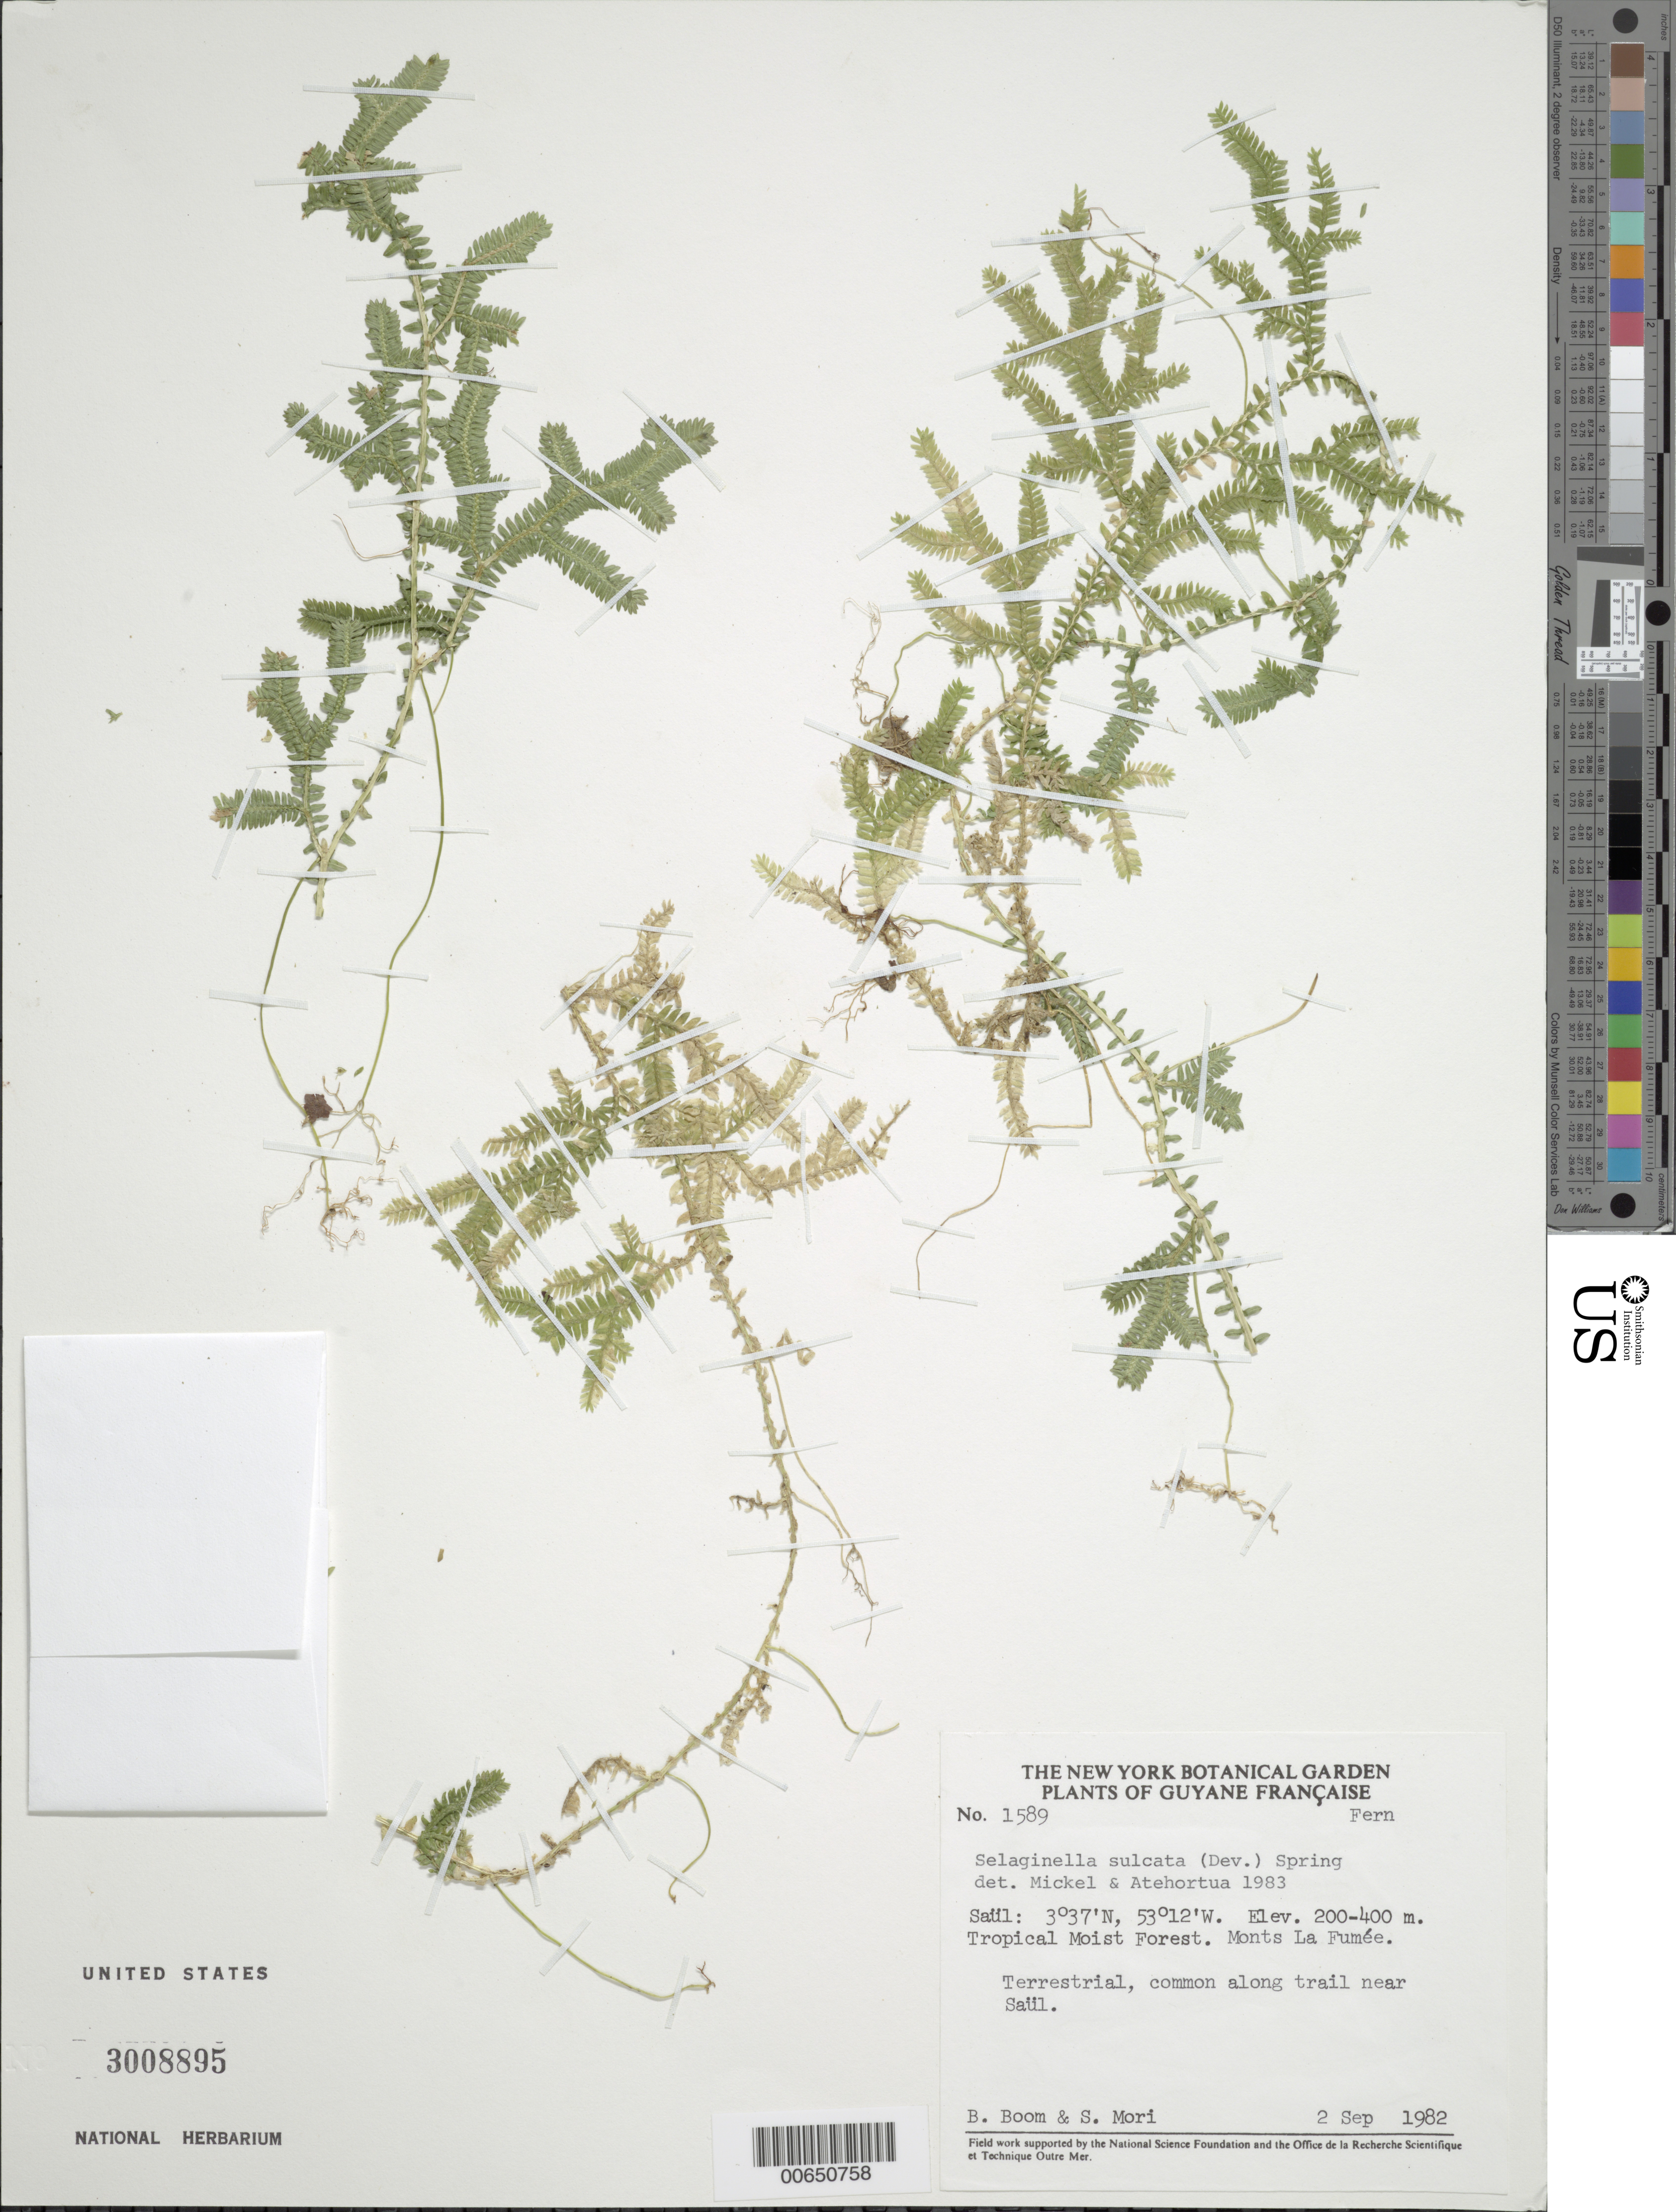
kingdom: Plantae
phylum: Tracheophyta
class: Lycopodiopsida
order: Selaginellales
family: Selaginellaceae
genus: Selaginella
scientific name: Selaginella sulcata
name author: (Desv. ex Poir.) Spring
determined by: Mickel, J. T.; Atehortúa, L. G.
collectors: B. M. Boom & S. Mori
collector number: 1589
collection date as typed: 2-Sep-82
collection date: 1982-09-02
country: French Guiana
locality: Saül, Monts La Fumée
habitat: Along trail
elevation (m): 200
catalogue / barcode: US 3008895